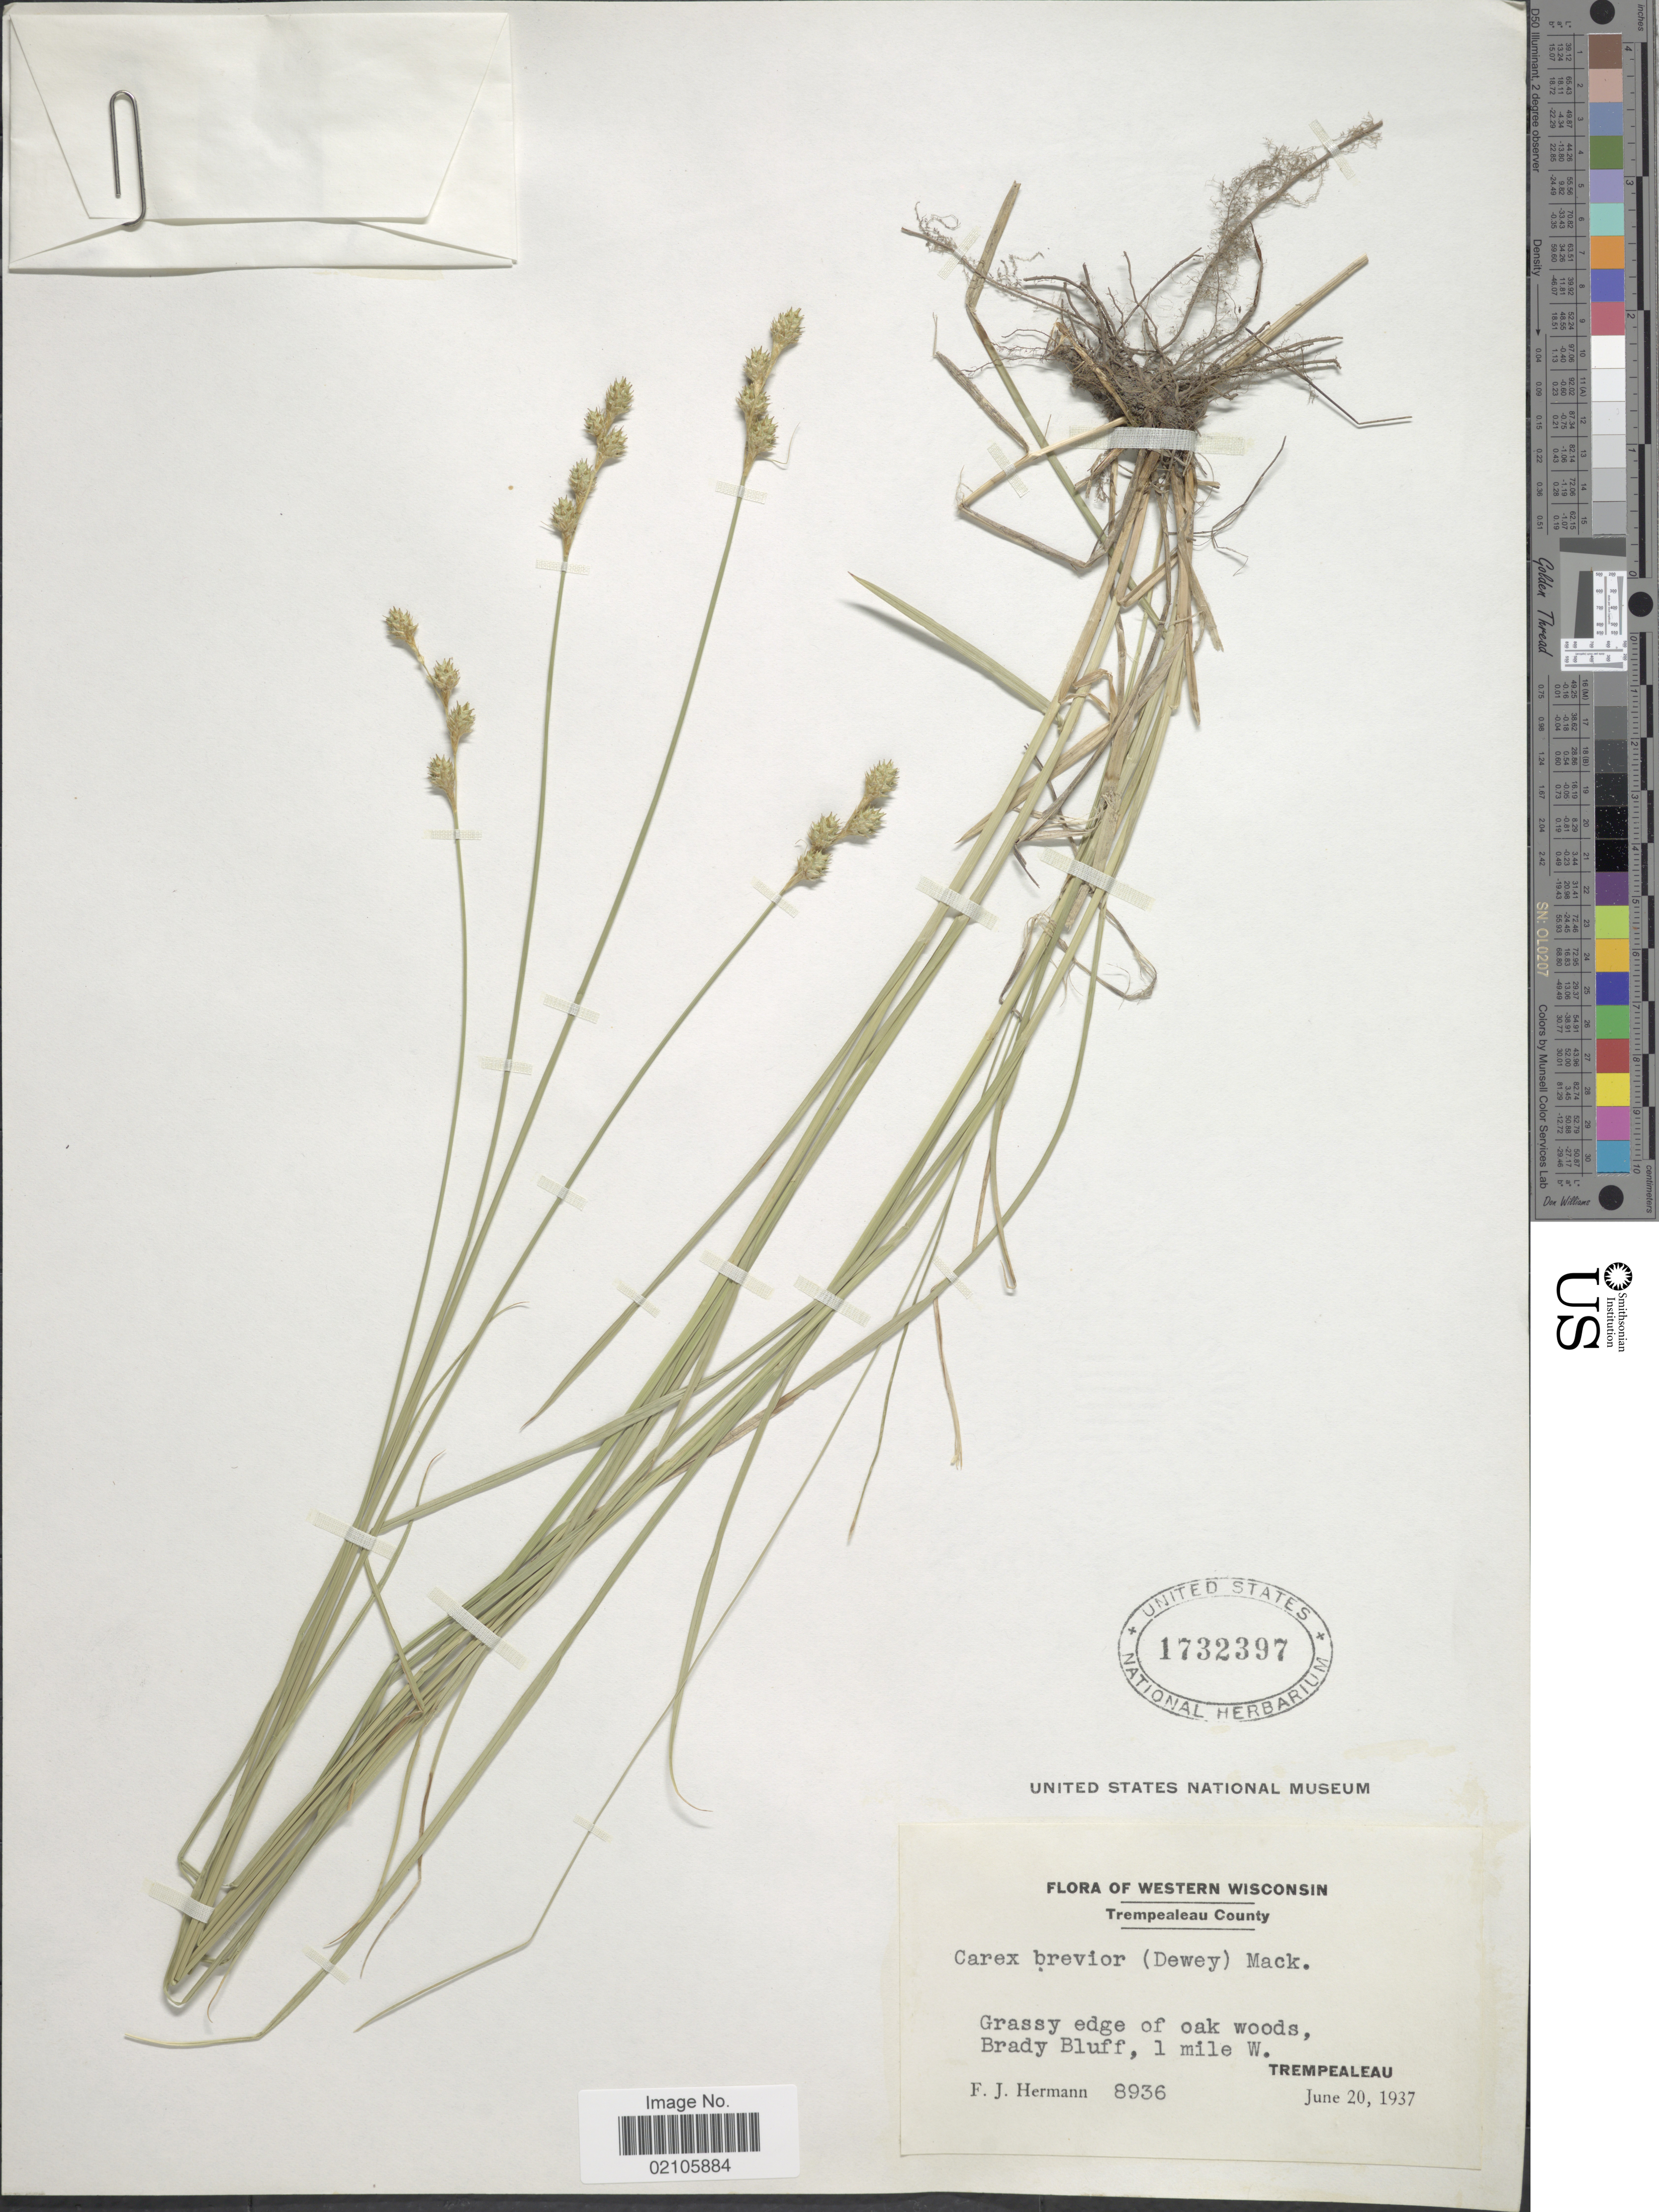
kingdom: Plantae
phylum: Tracheophyta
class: Liliopsida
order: Poales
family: Cyperaceae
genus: Carex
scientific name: Carex brevior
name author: (Dewey) Mack. ex Lunell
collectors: F. J. Hermann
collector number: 8936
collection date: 1937-06-20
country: United States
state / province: Wisconsin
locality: Western Wisconsin, Trempealeau County. Brady Bluff, 1 mile W. Trempealeau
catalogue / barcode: US 1732397